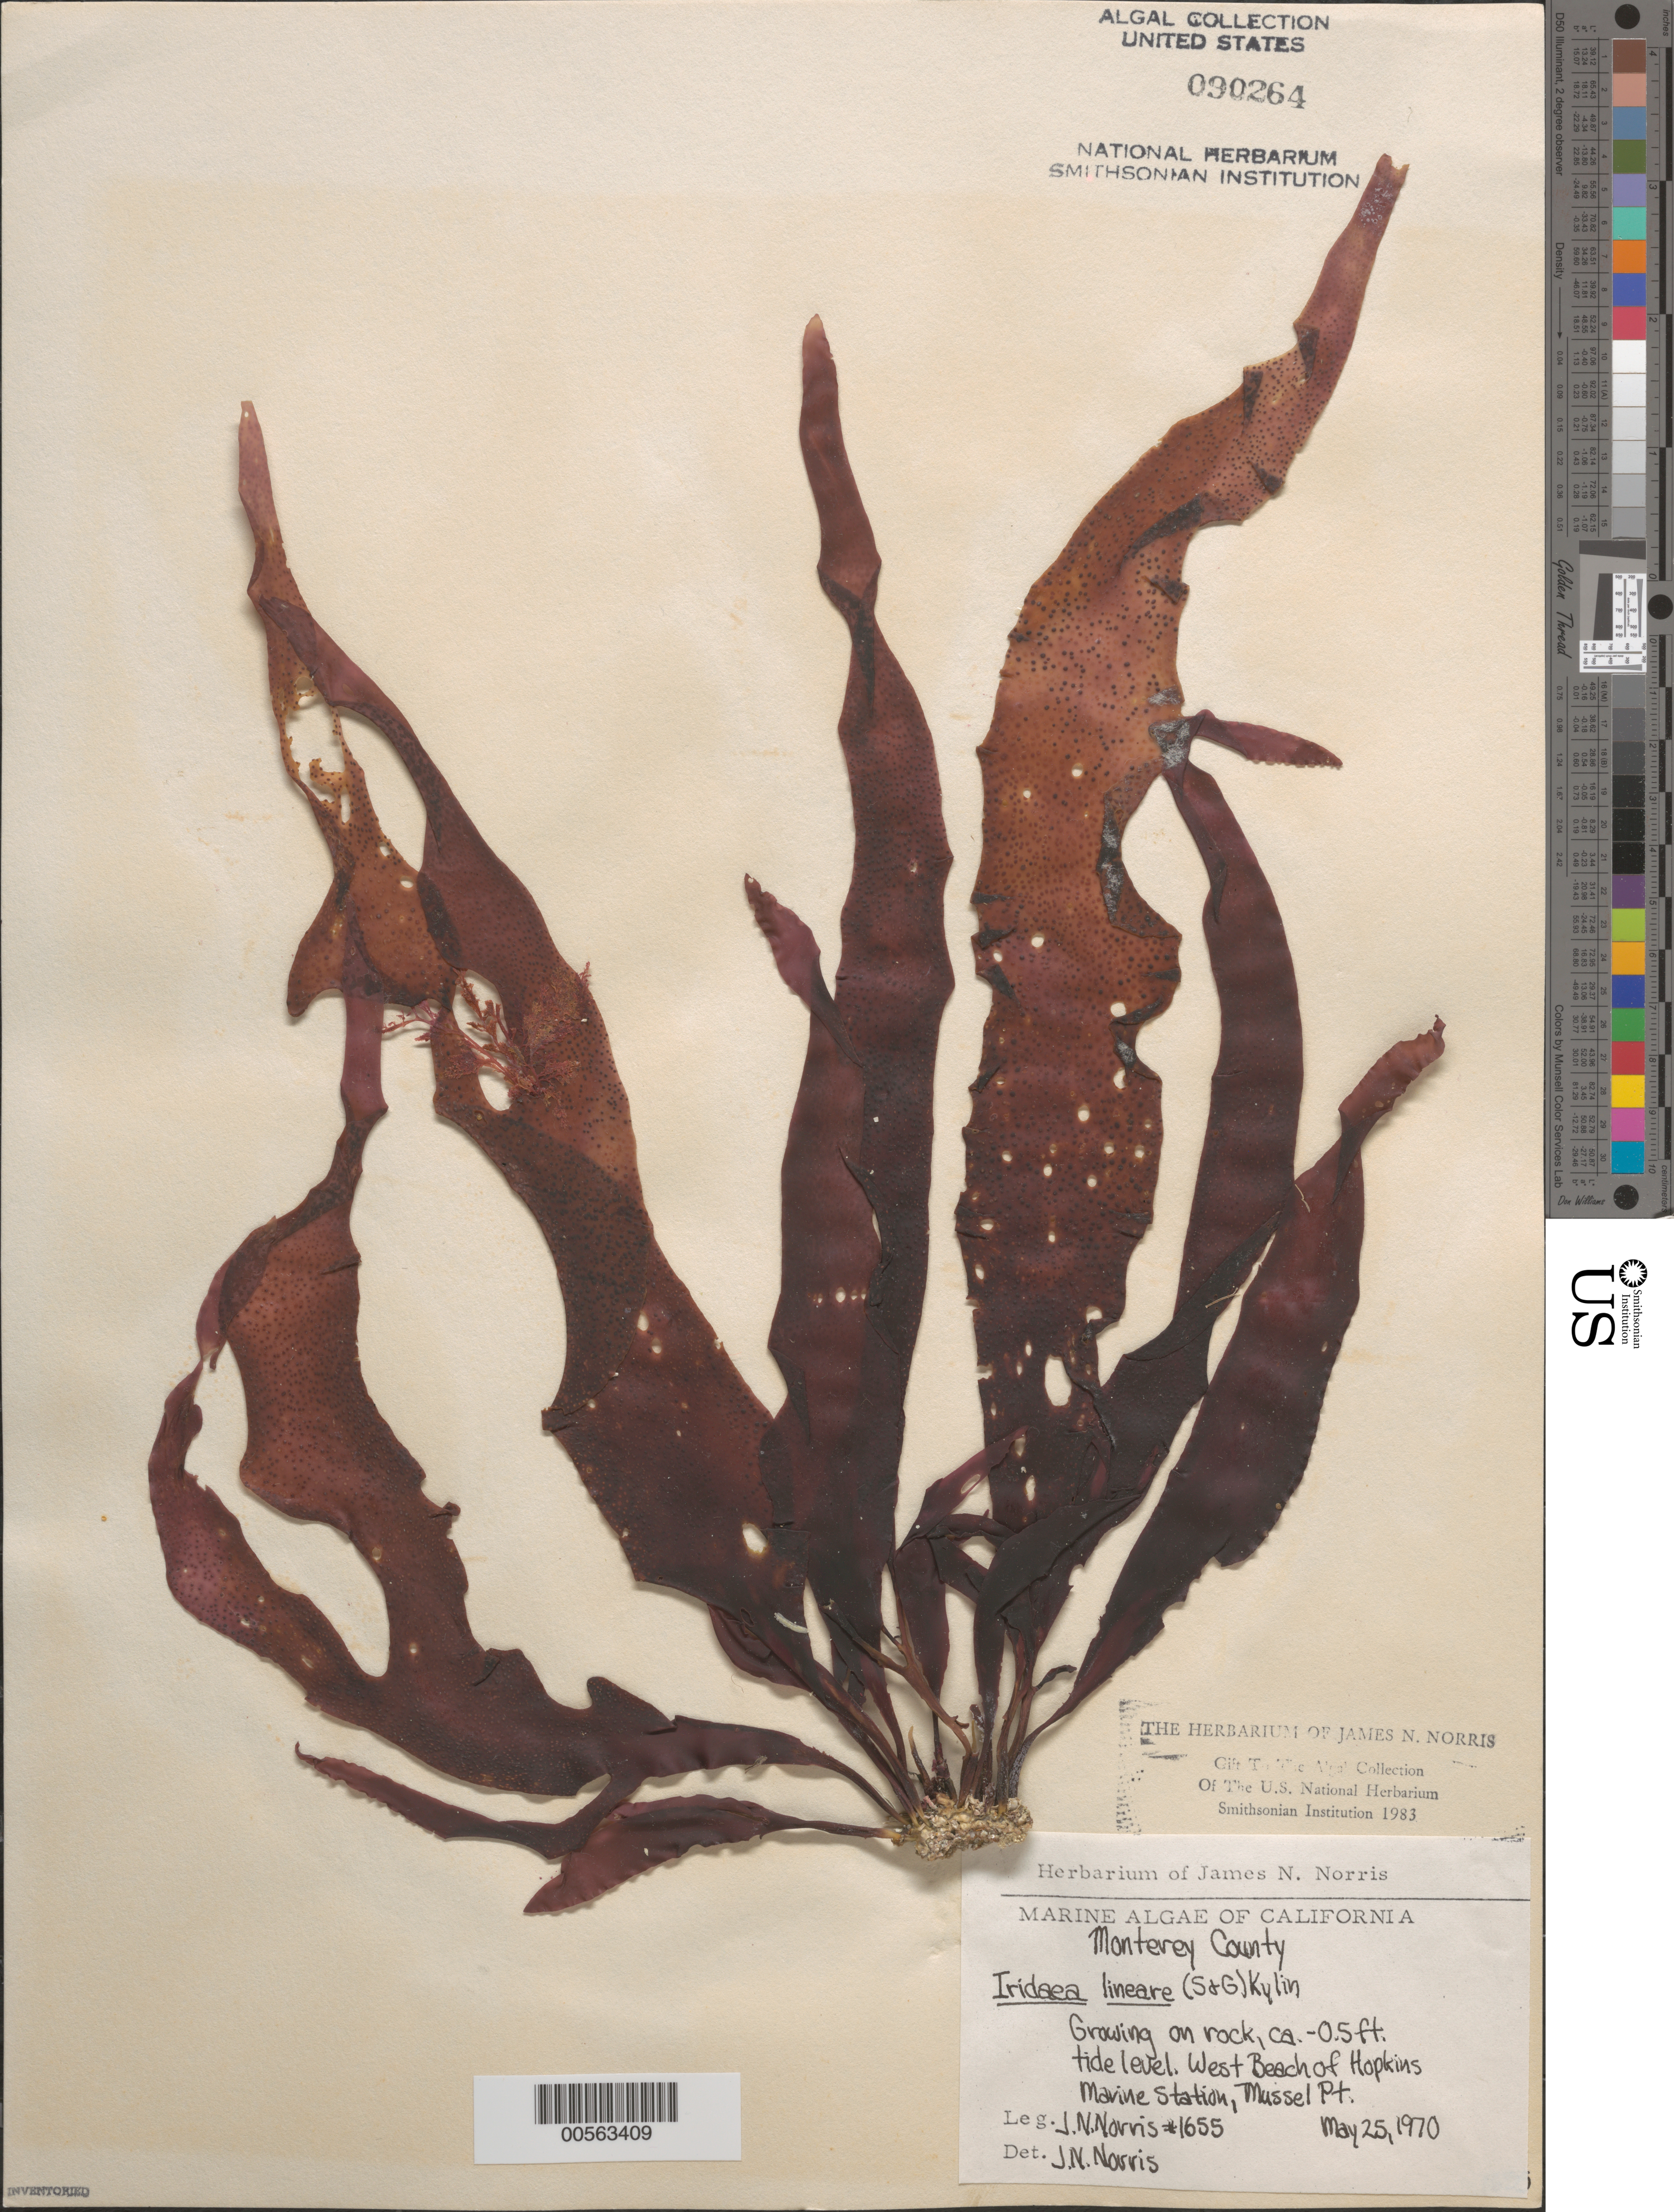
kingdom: Plantae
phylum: Rhodophyta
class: Florideophyceae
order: Gigartinales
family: Gigartinaceae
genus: Mazzaella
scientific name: Mazzaella linearis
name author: (Setchell & N.L. Gardner) Fredericq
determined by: Algae name updating Project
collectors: J. N. Norris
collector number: JN-1655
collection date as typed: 25 May 1970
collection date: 1970-05-25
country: United States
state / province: California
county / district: Monterey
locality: West Beach, Hopkins Marine Station, Mussel Point, Pacific Grove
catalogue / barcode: US 90264